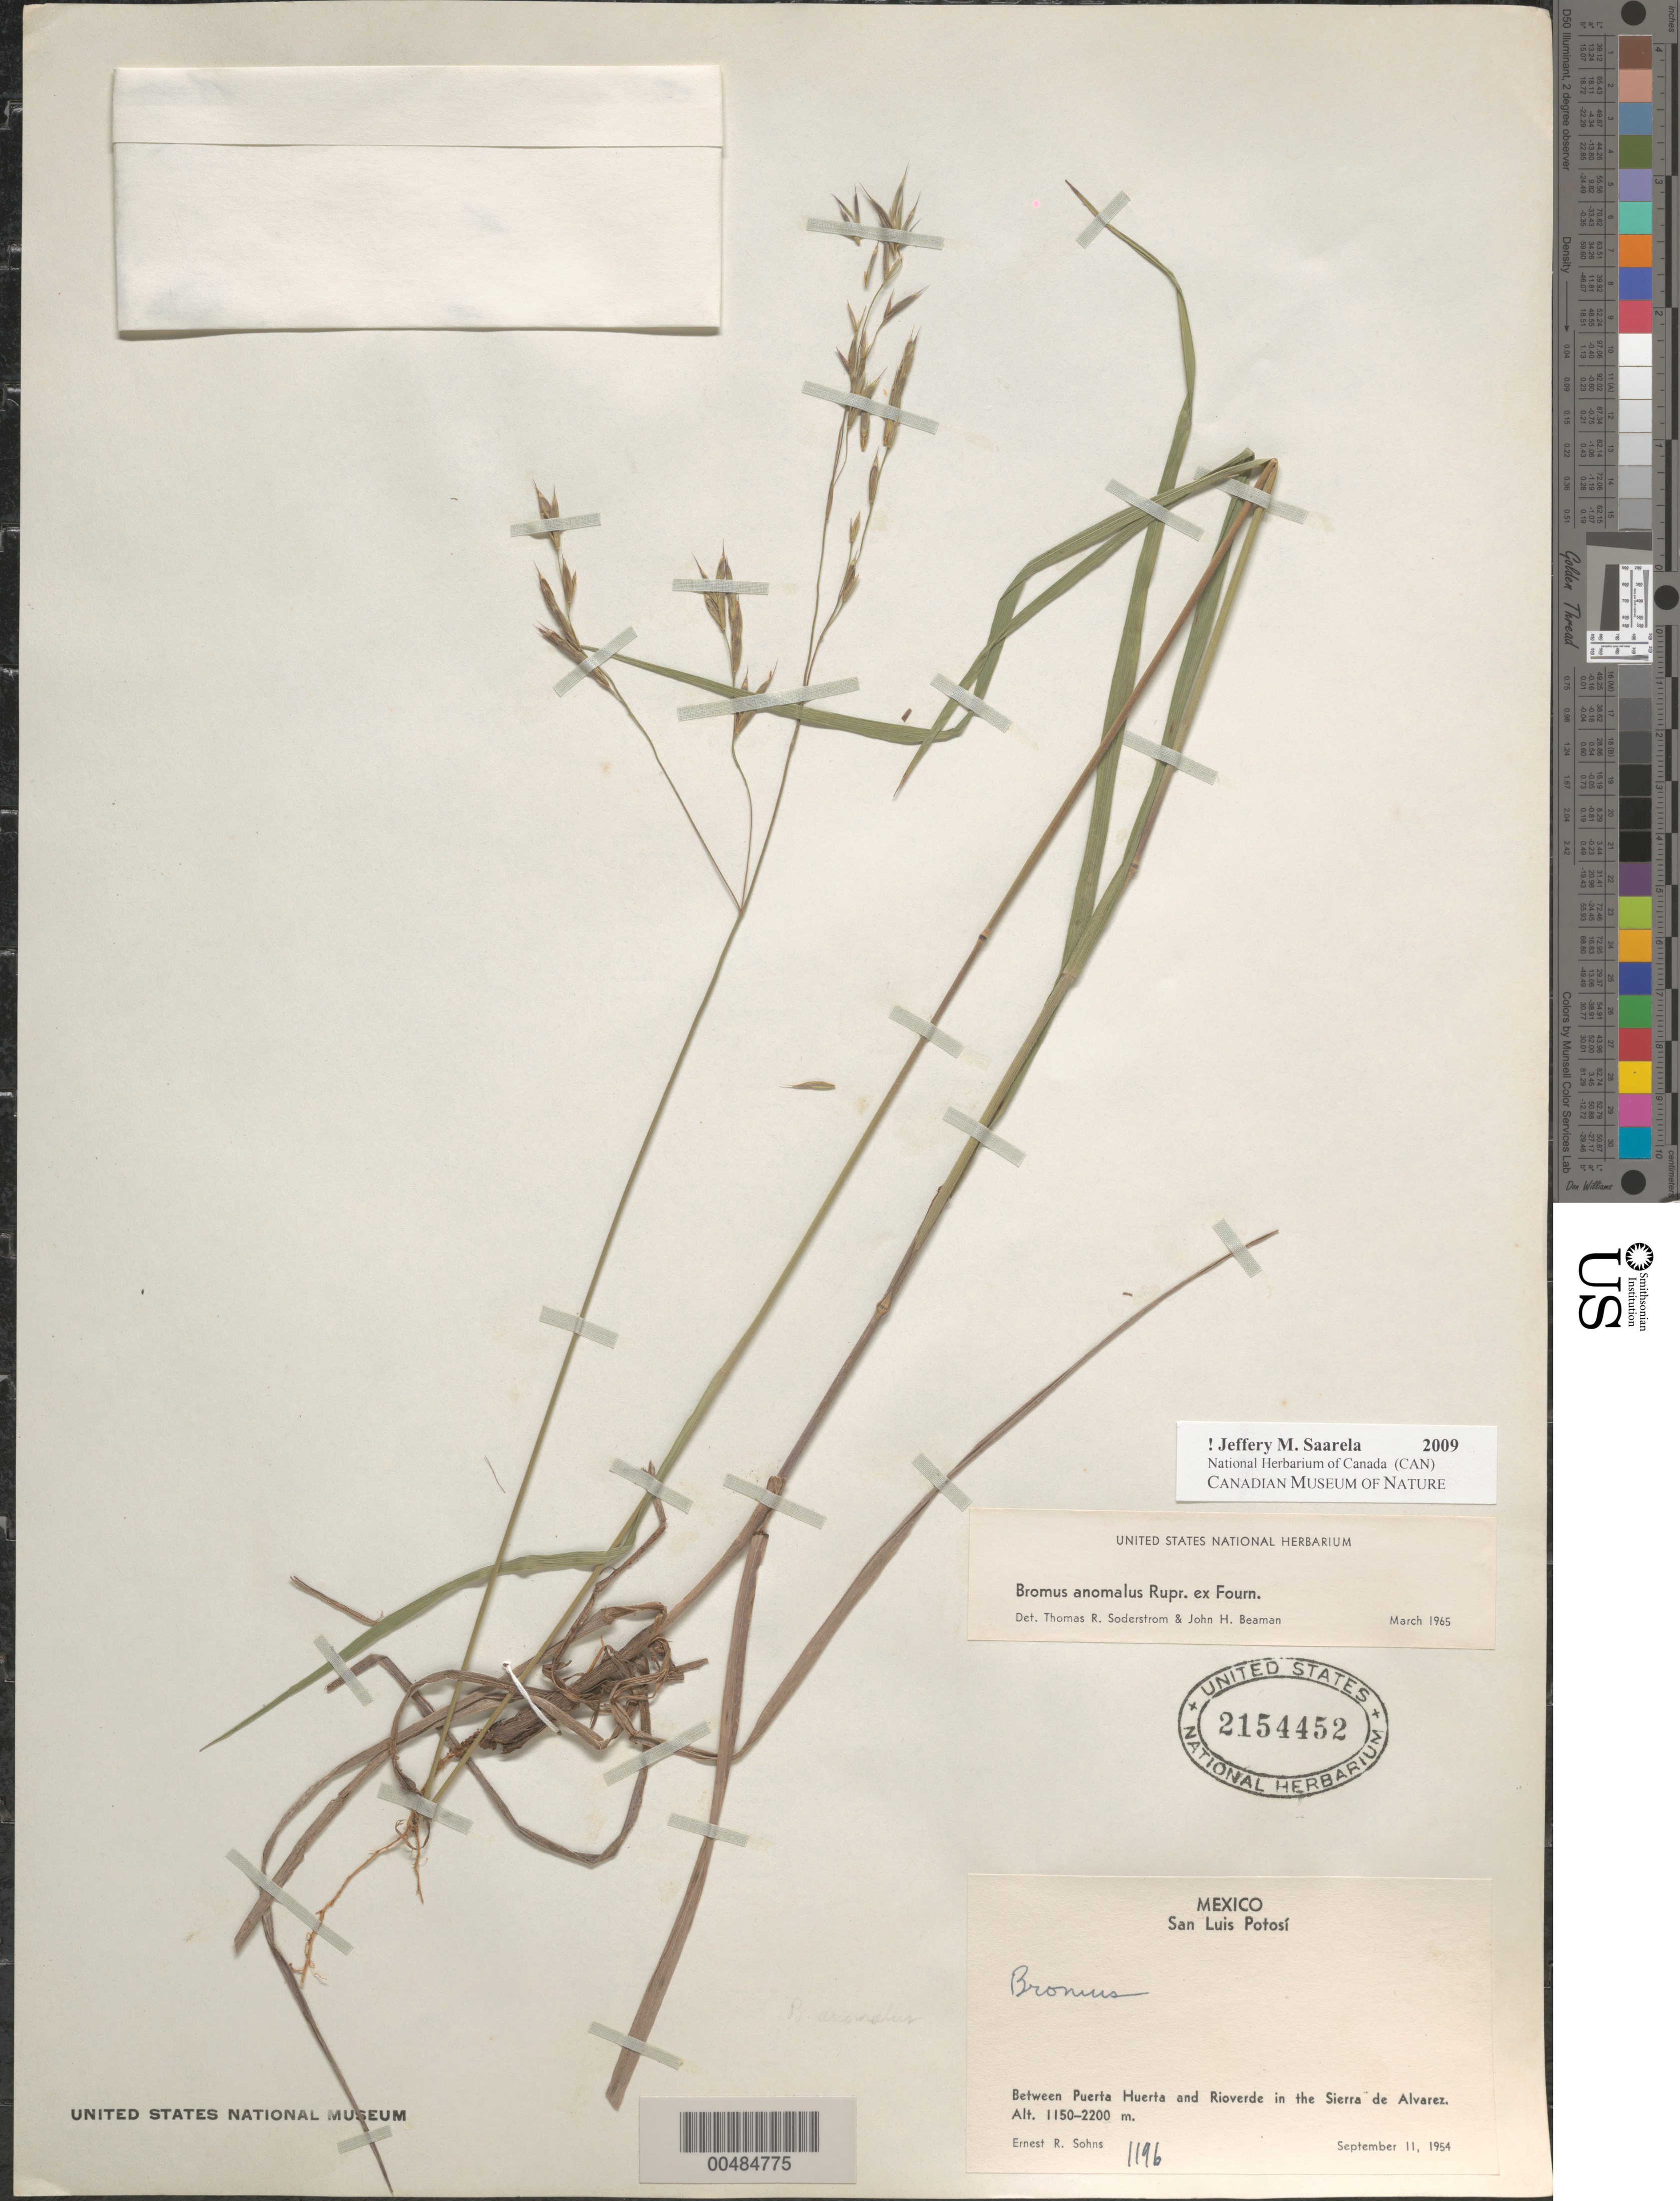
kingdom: Plantae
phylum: Tracheophyta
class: Liliopsida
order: Poales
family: Poaceae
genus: Bromus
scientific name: Bromus anomalus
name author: Rupr. ex E. Fourn.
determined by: Soderstrom, T. R.; Beaman, J. H.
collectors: E. R. Sohns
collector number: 1196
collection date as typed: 11 Sep 1954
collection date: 1954-09-11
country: Mexico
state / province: San Luis Potosi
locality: Between Puerta Huerta and Rioverde in the Sierra de Alvarez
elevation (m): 1150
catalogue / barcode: US 2154452